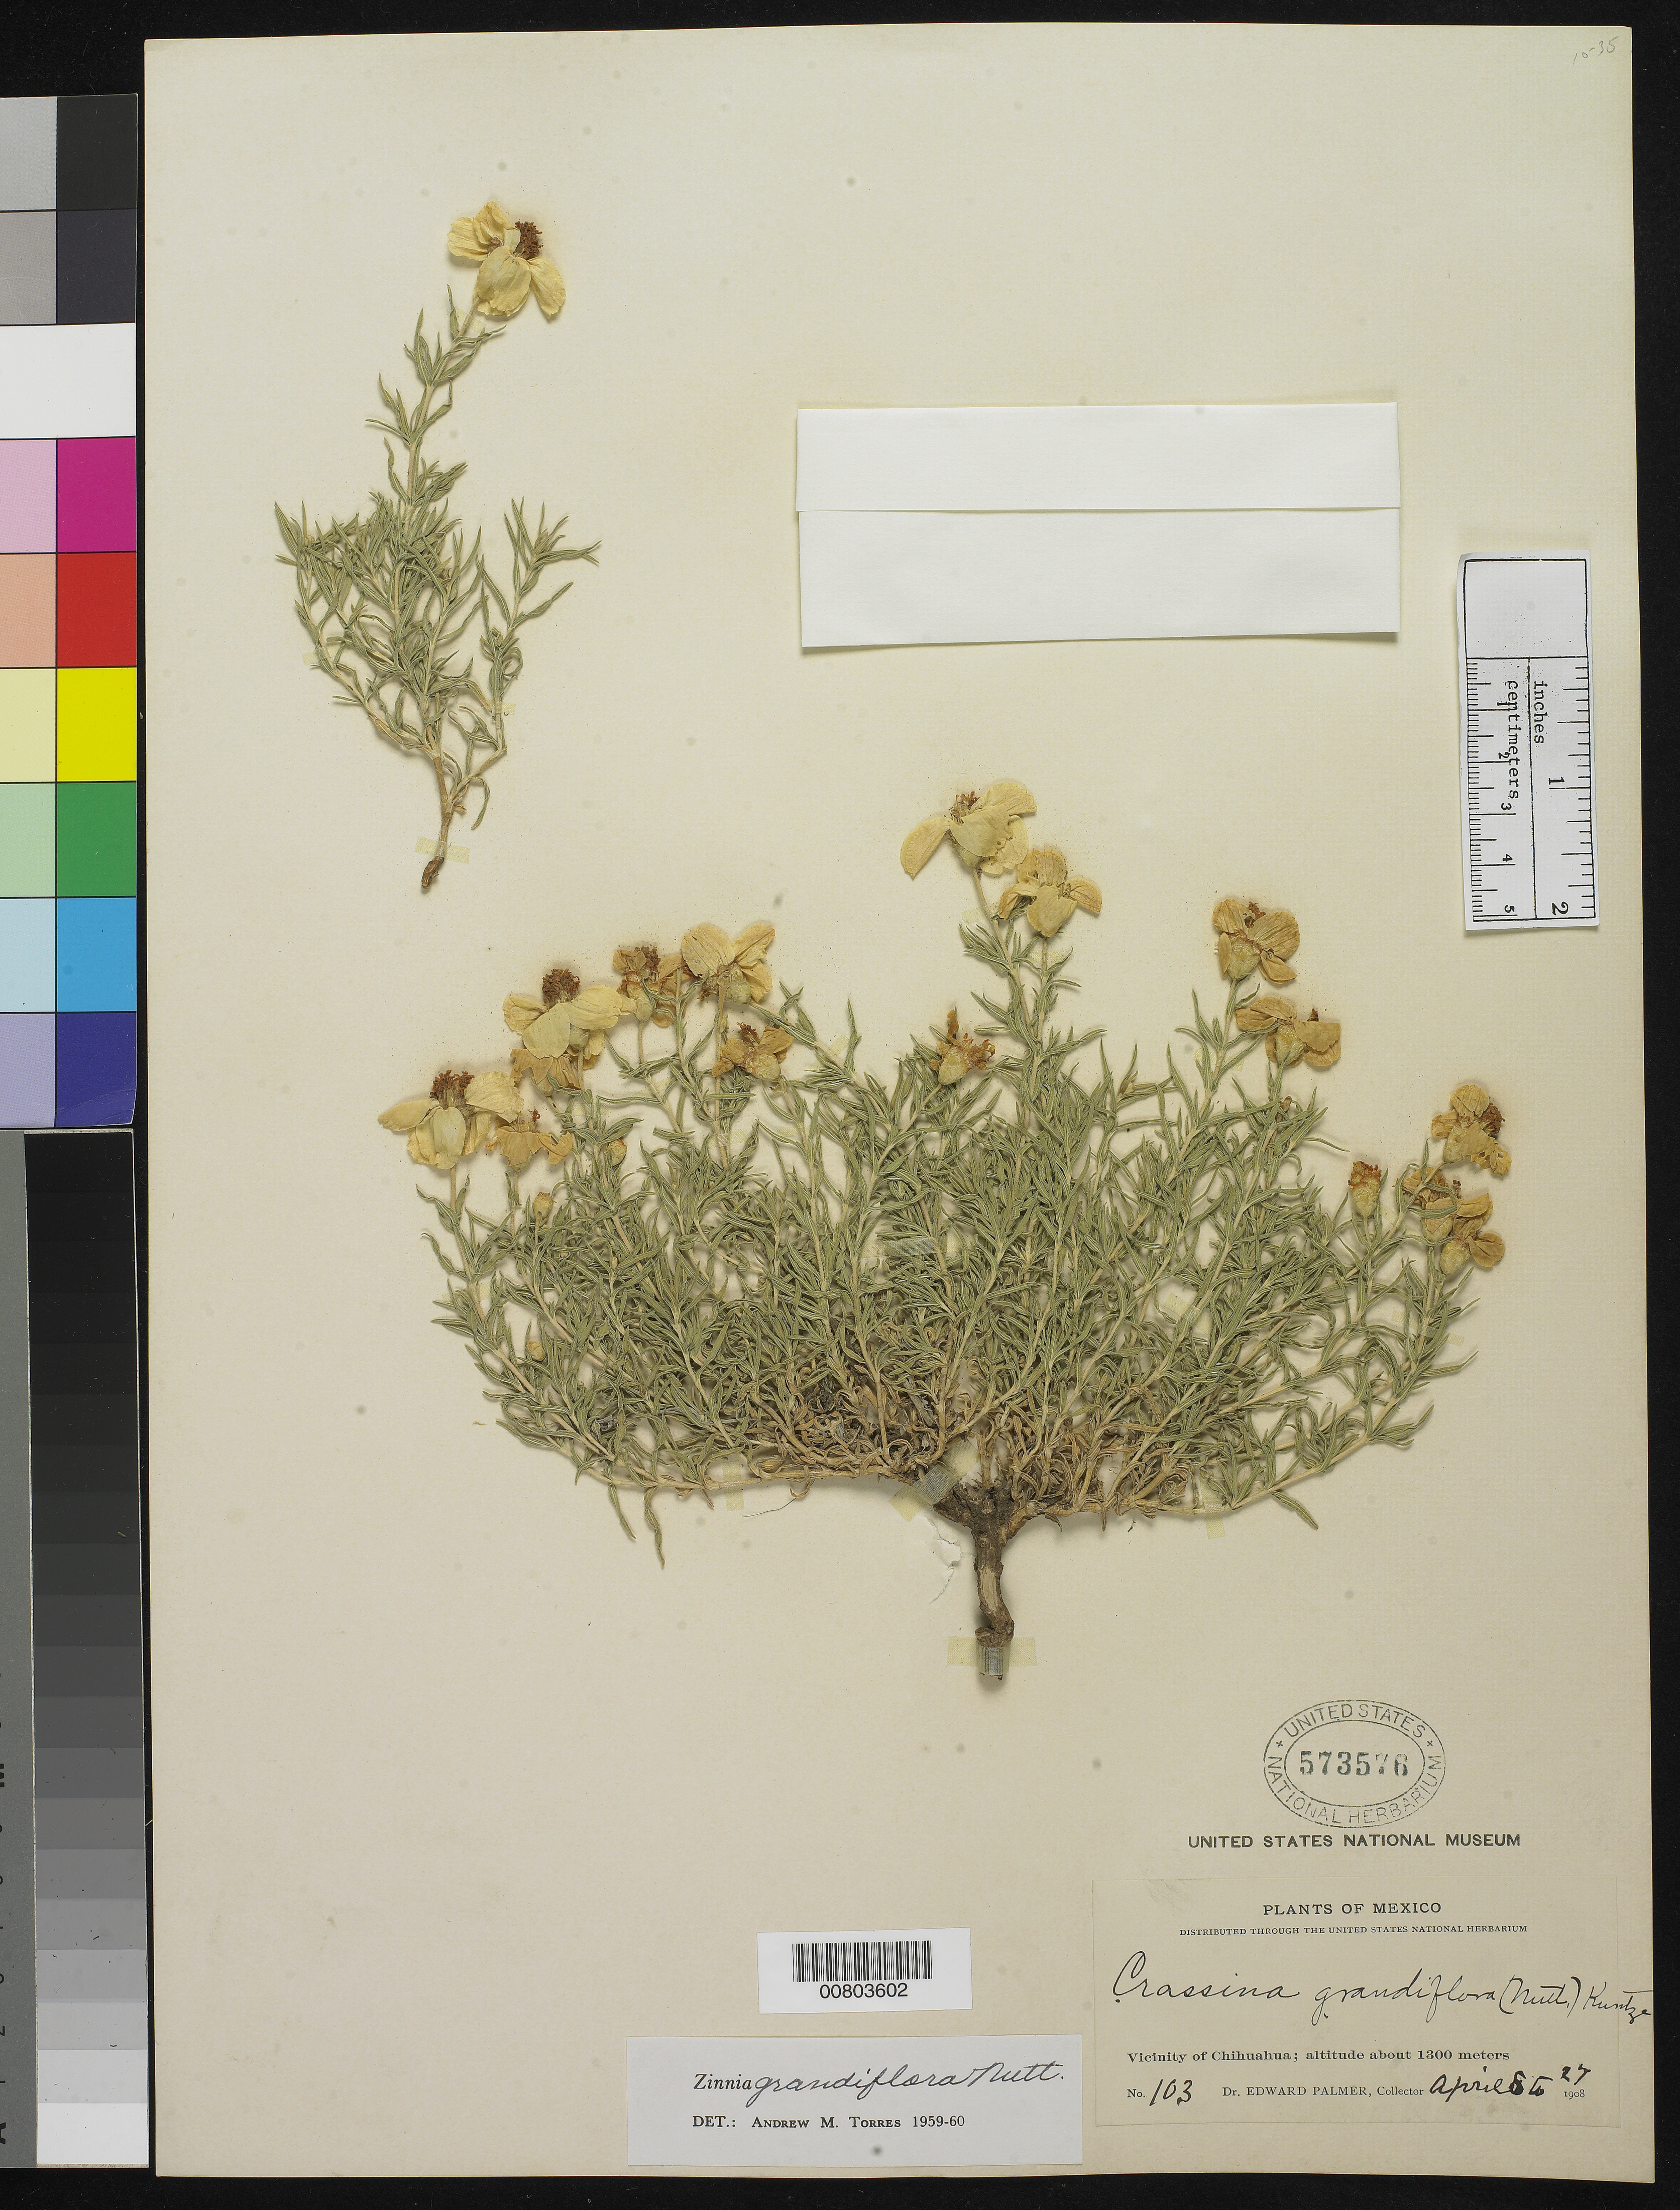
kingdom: Plantae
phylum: Tracheophyta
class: Magnoliopsida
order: Asterales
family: Asteraceae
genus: Zinnia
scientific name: Zinnia grandiflora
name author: Nutt.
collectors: E. Palmer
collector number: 103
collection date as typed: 08 Apr 1908 to 27 Apr 1908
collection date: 1908-04-08/1908-04-27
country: Mexico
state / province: Chihuahua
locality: Vicinity of Chihuahua.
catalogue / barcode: US 573576